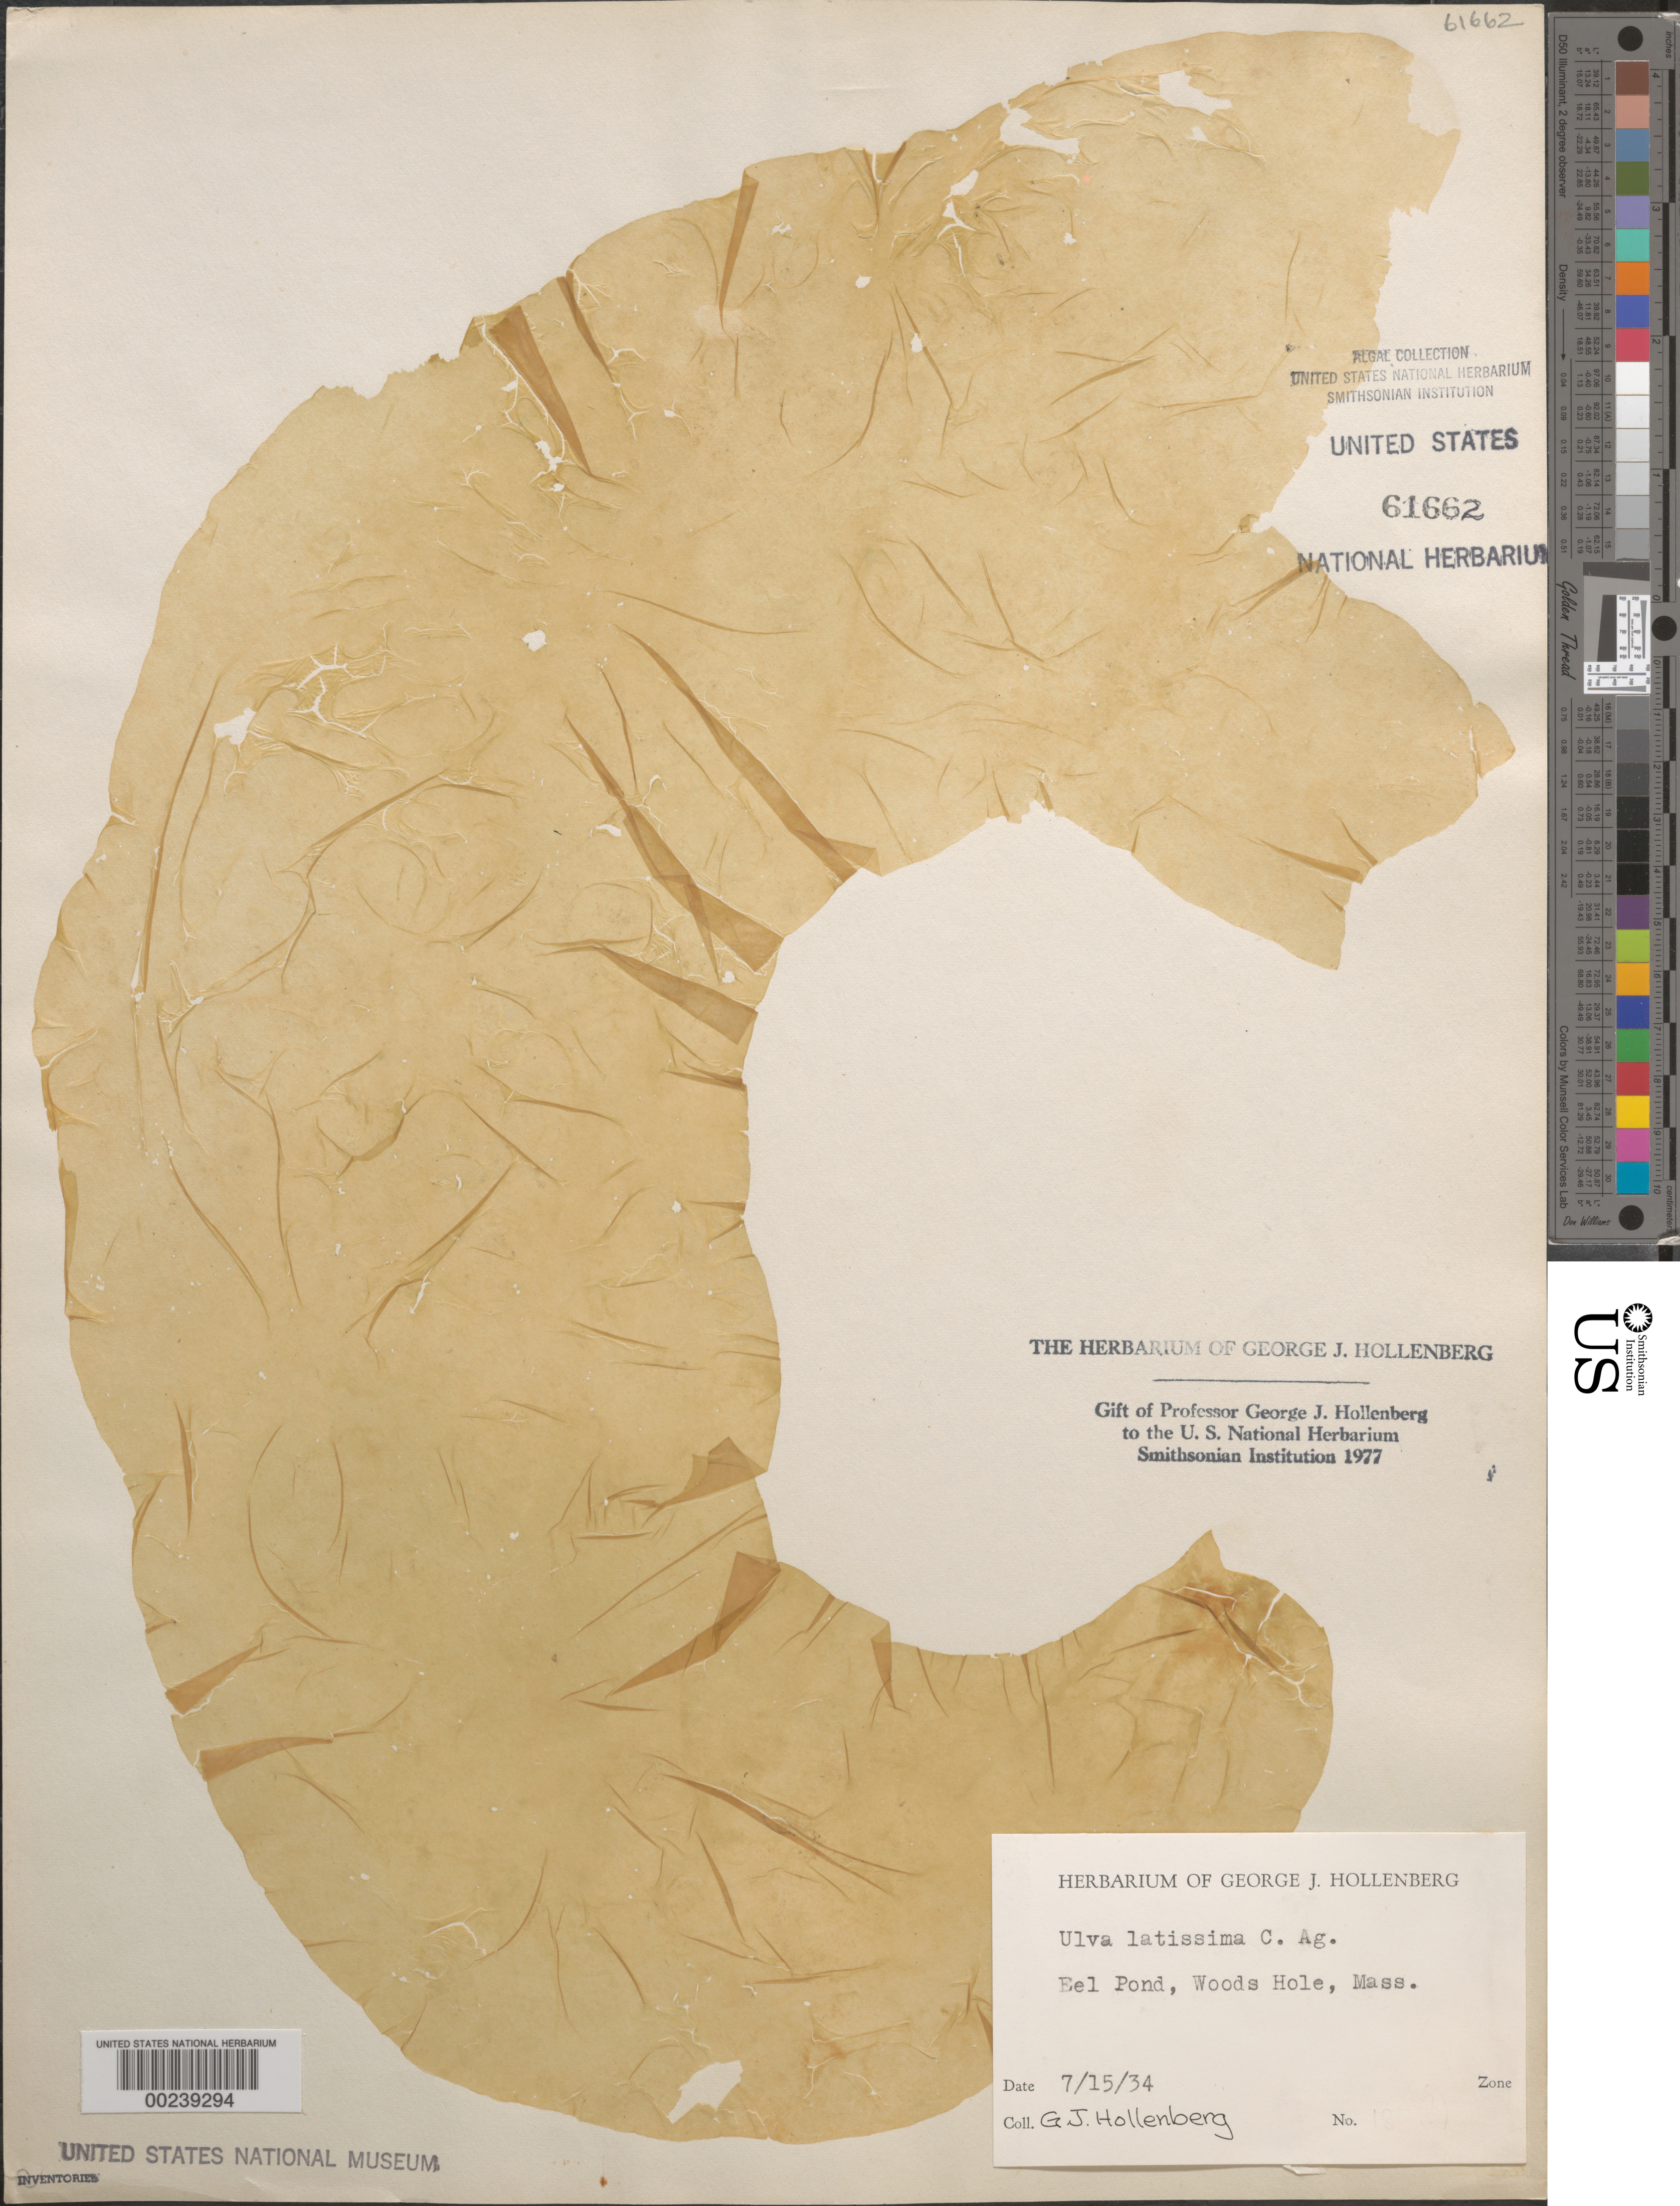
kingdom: Chromista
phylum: Ochrophyta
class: Phaeophyceae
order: Laminariales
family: Laminariaceae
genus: Saccharina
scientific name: Saccharina latissima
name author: C.E. Lane et al.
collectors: G. Hollenberg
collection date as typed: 15 Jul 1934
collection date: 1934-07-15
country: United States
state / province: Massachusetts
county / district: Barnstable County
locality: Woods Hole, Eel Pond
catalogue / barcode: US 61662